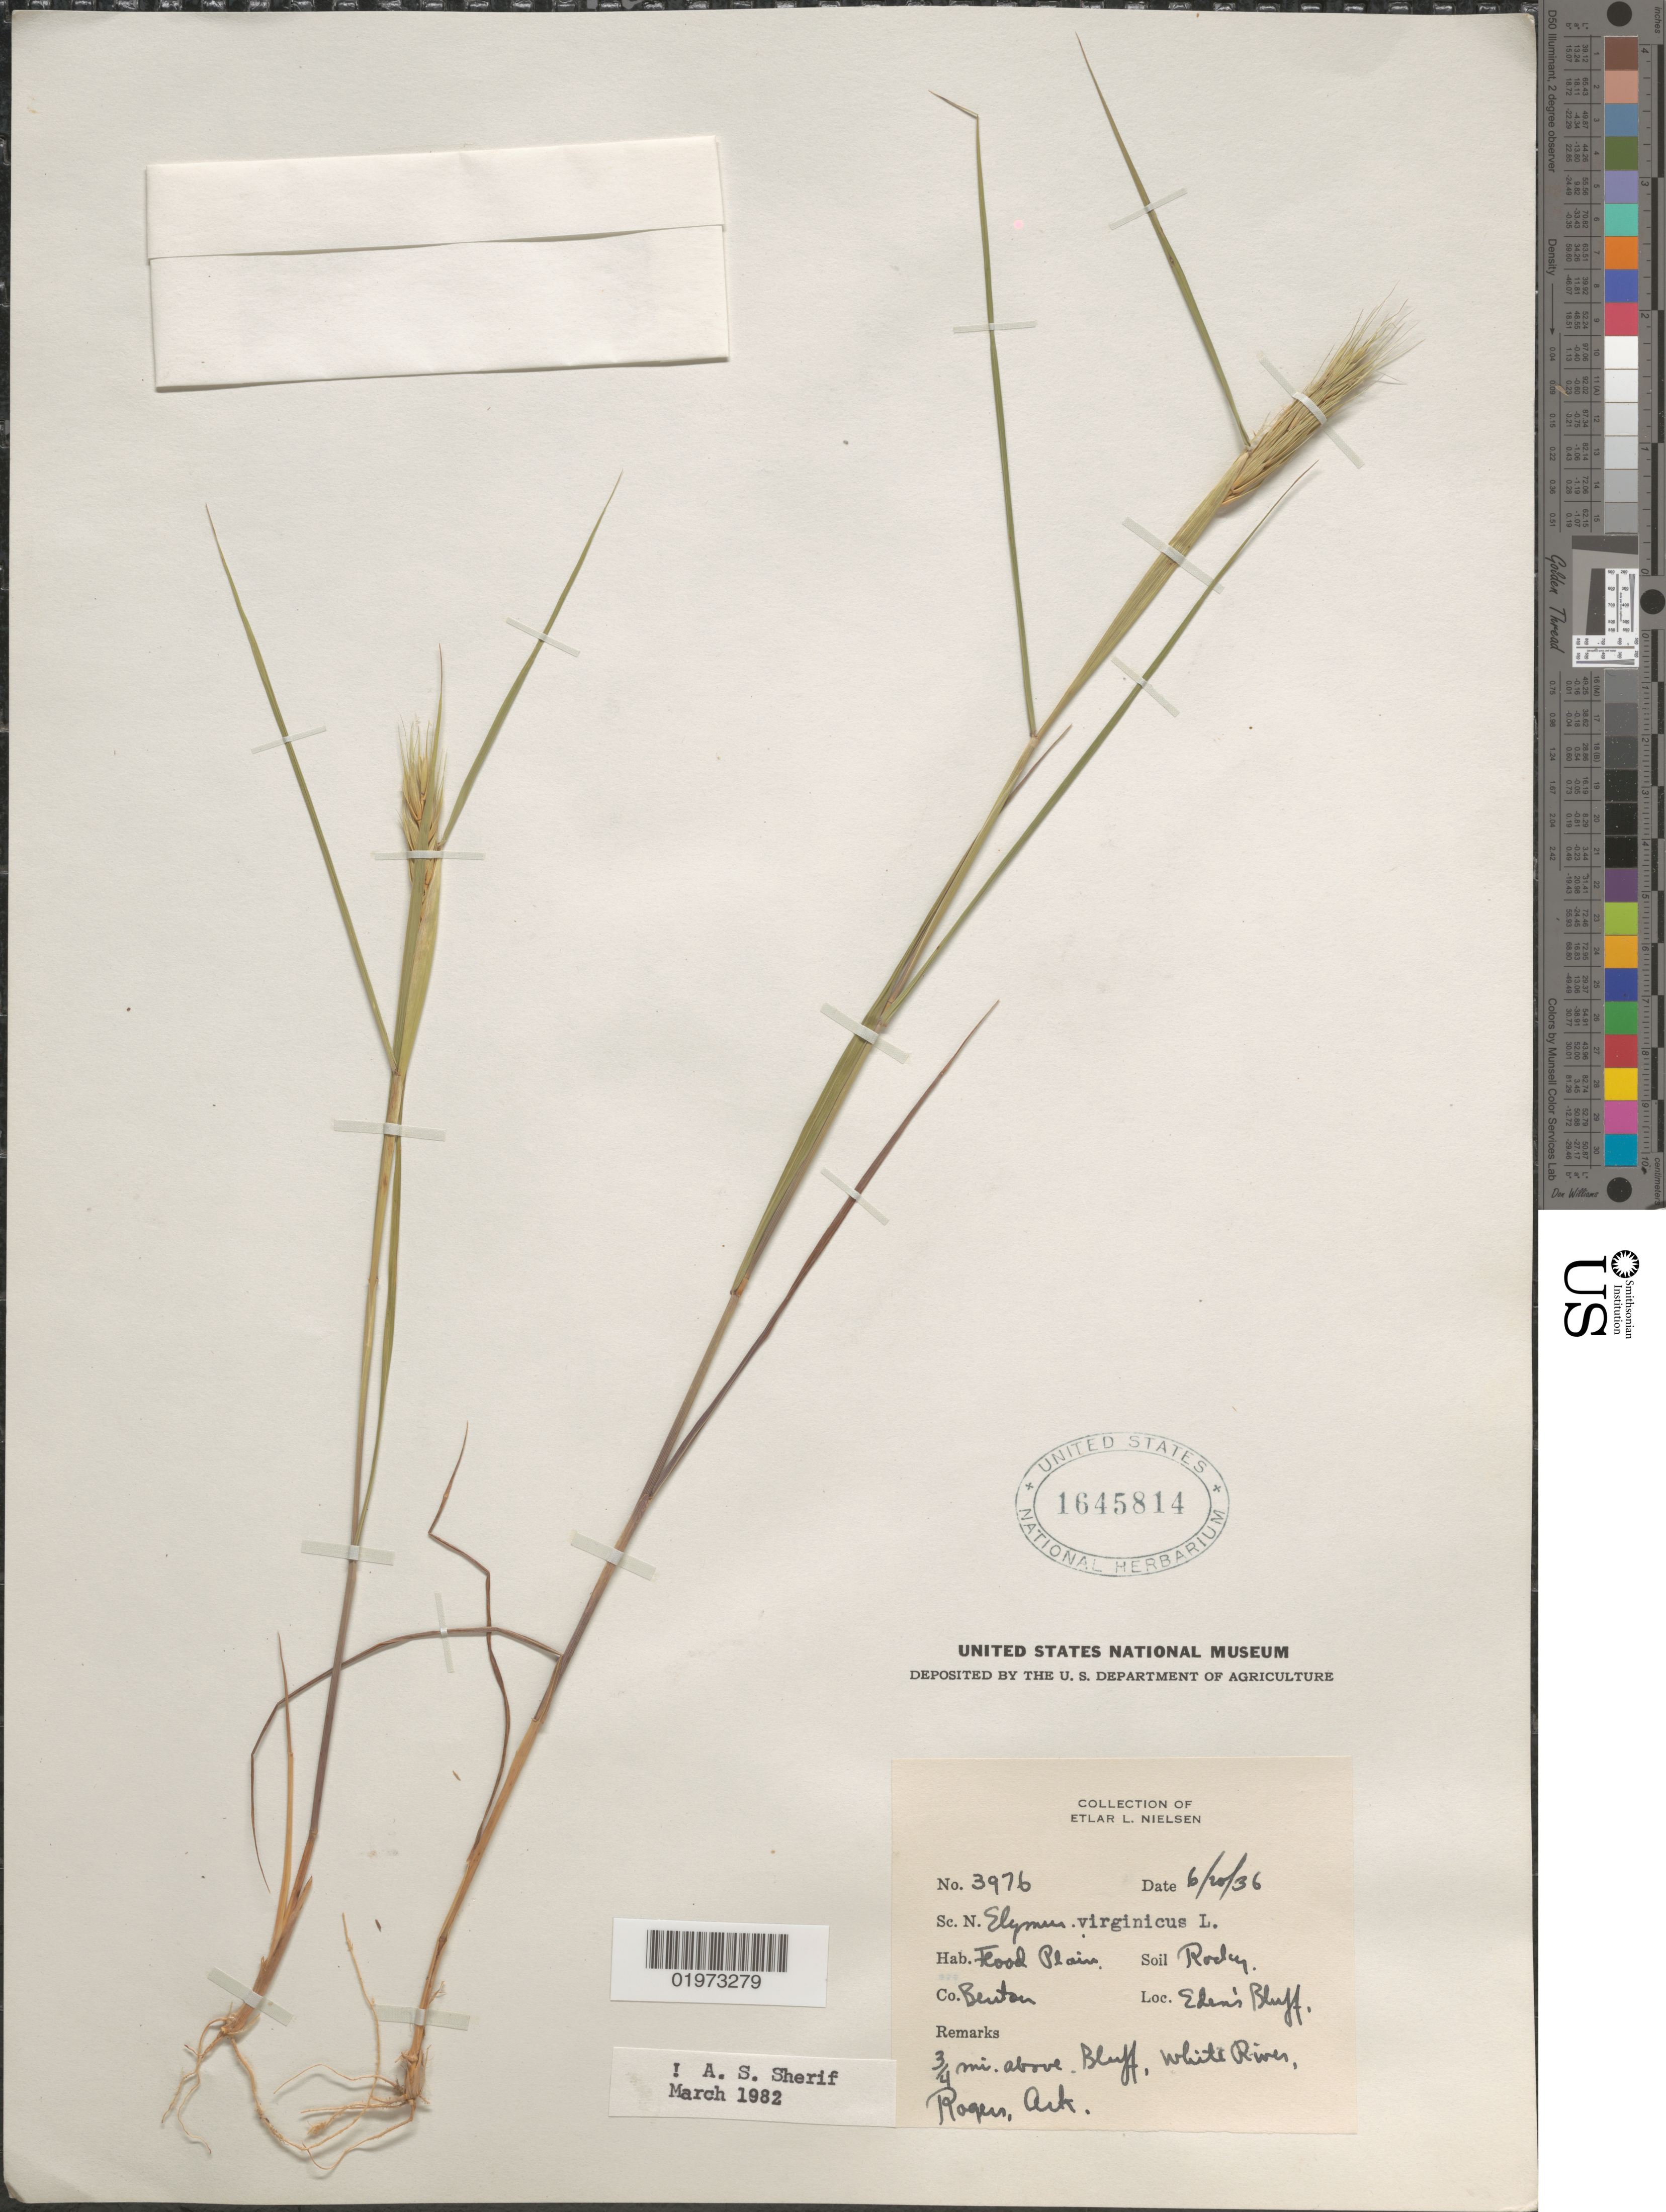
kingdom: Plantae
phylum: Tracheophyta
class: Liliopsida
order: Poales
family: Poaceae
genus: Elymus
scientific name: Elymus virginicus var. virginicus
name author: L.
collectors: E. L. Nielsen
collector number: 3976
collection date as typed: Transcribed d/m/y: 20/6/36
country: United States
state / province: Arkansas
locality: Flood Plain. Co. Benton. Eden's Bluff. ¾ mi. above Bluff, White River, Rogers.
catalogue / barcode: US 1645814